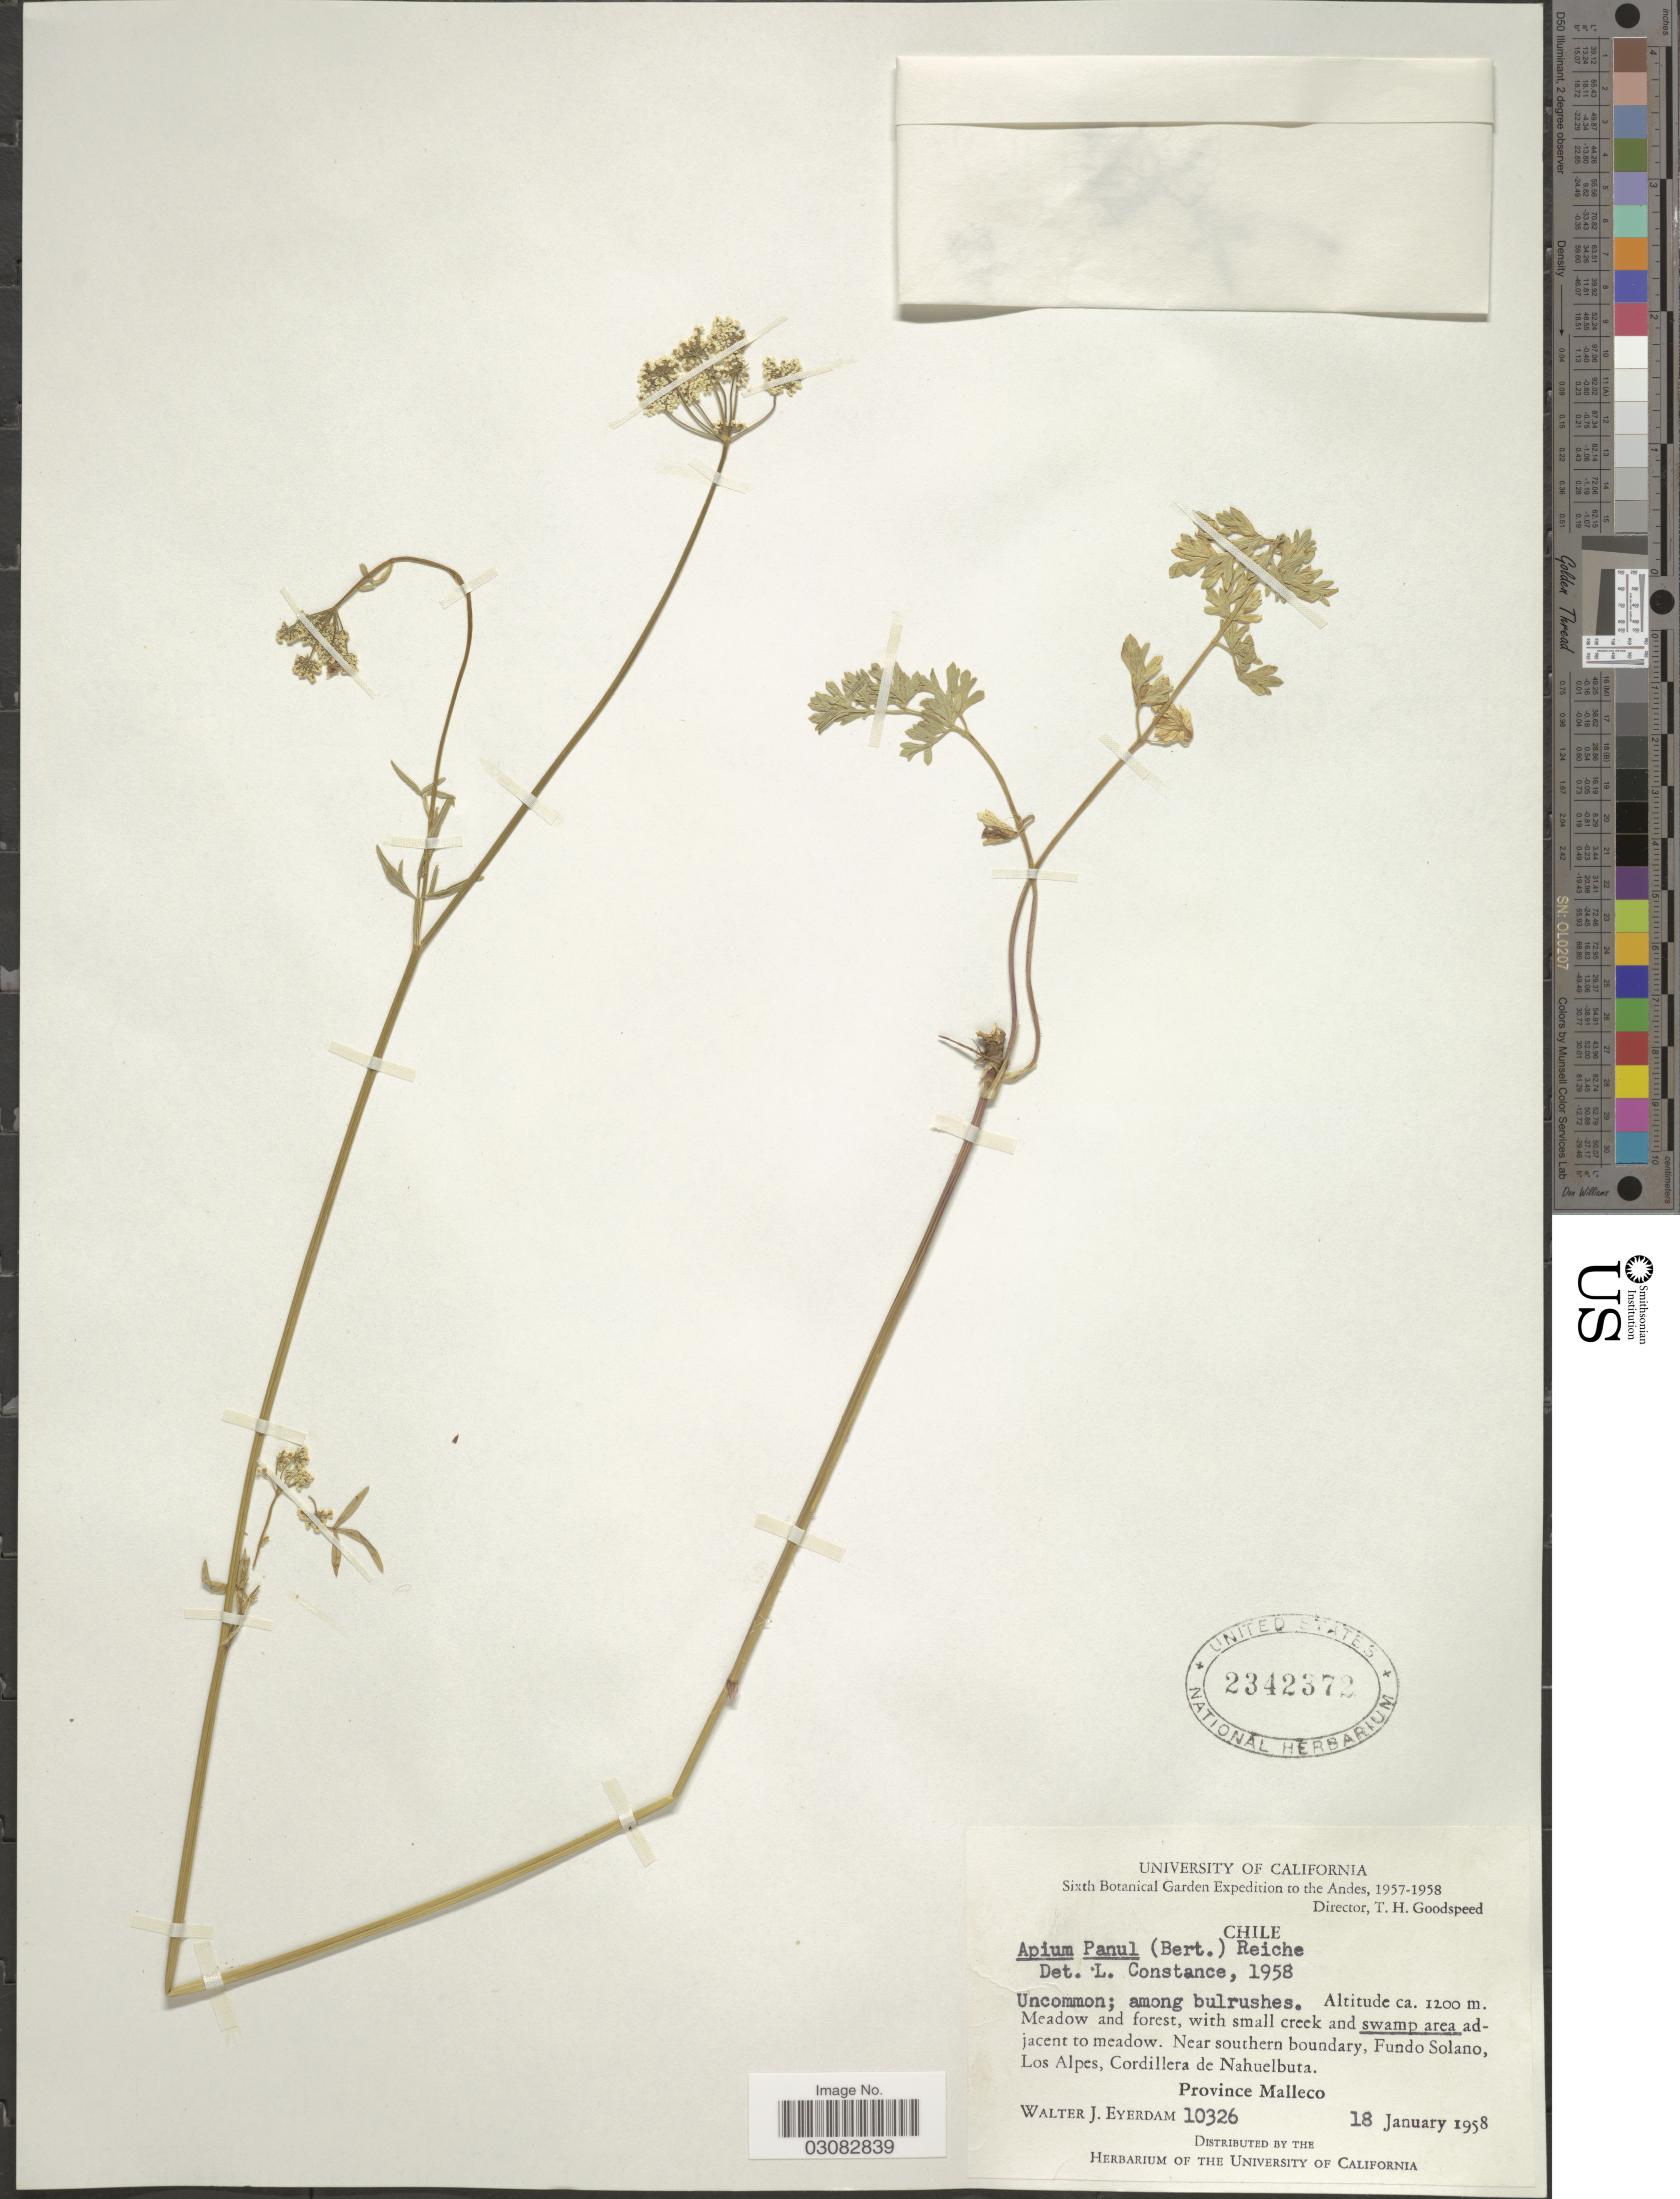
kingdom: Plantae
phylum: Tracheophyta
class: Magnoliopsida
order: Apiales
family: Apiaceae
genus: Apium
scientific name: Apium panul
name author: Reiche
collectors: W. J. Eyerdam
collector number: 10326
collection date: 1958-01-18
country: Chile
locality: Andes. Near southern boundary, Fundo Solano, Los Alpes, Cordillera de Nahuelbuta.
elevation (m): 1200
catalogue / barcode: US 2342372